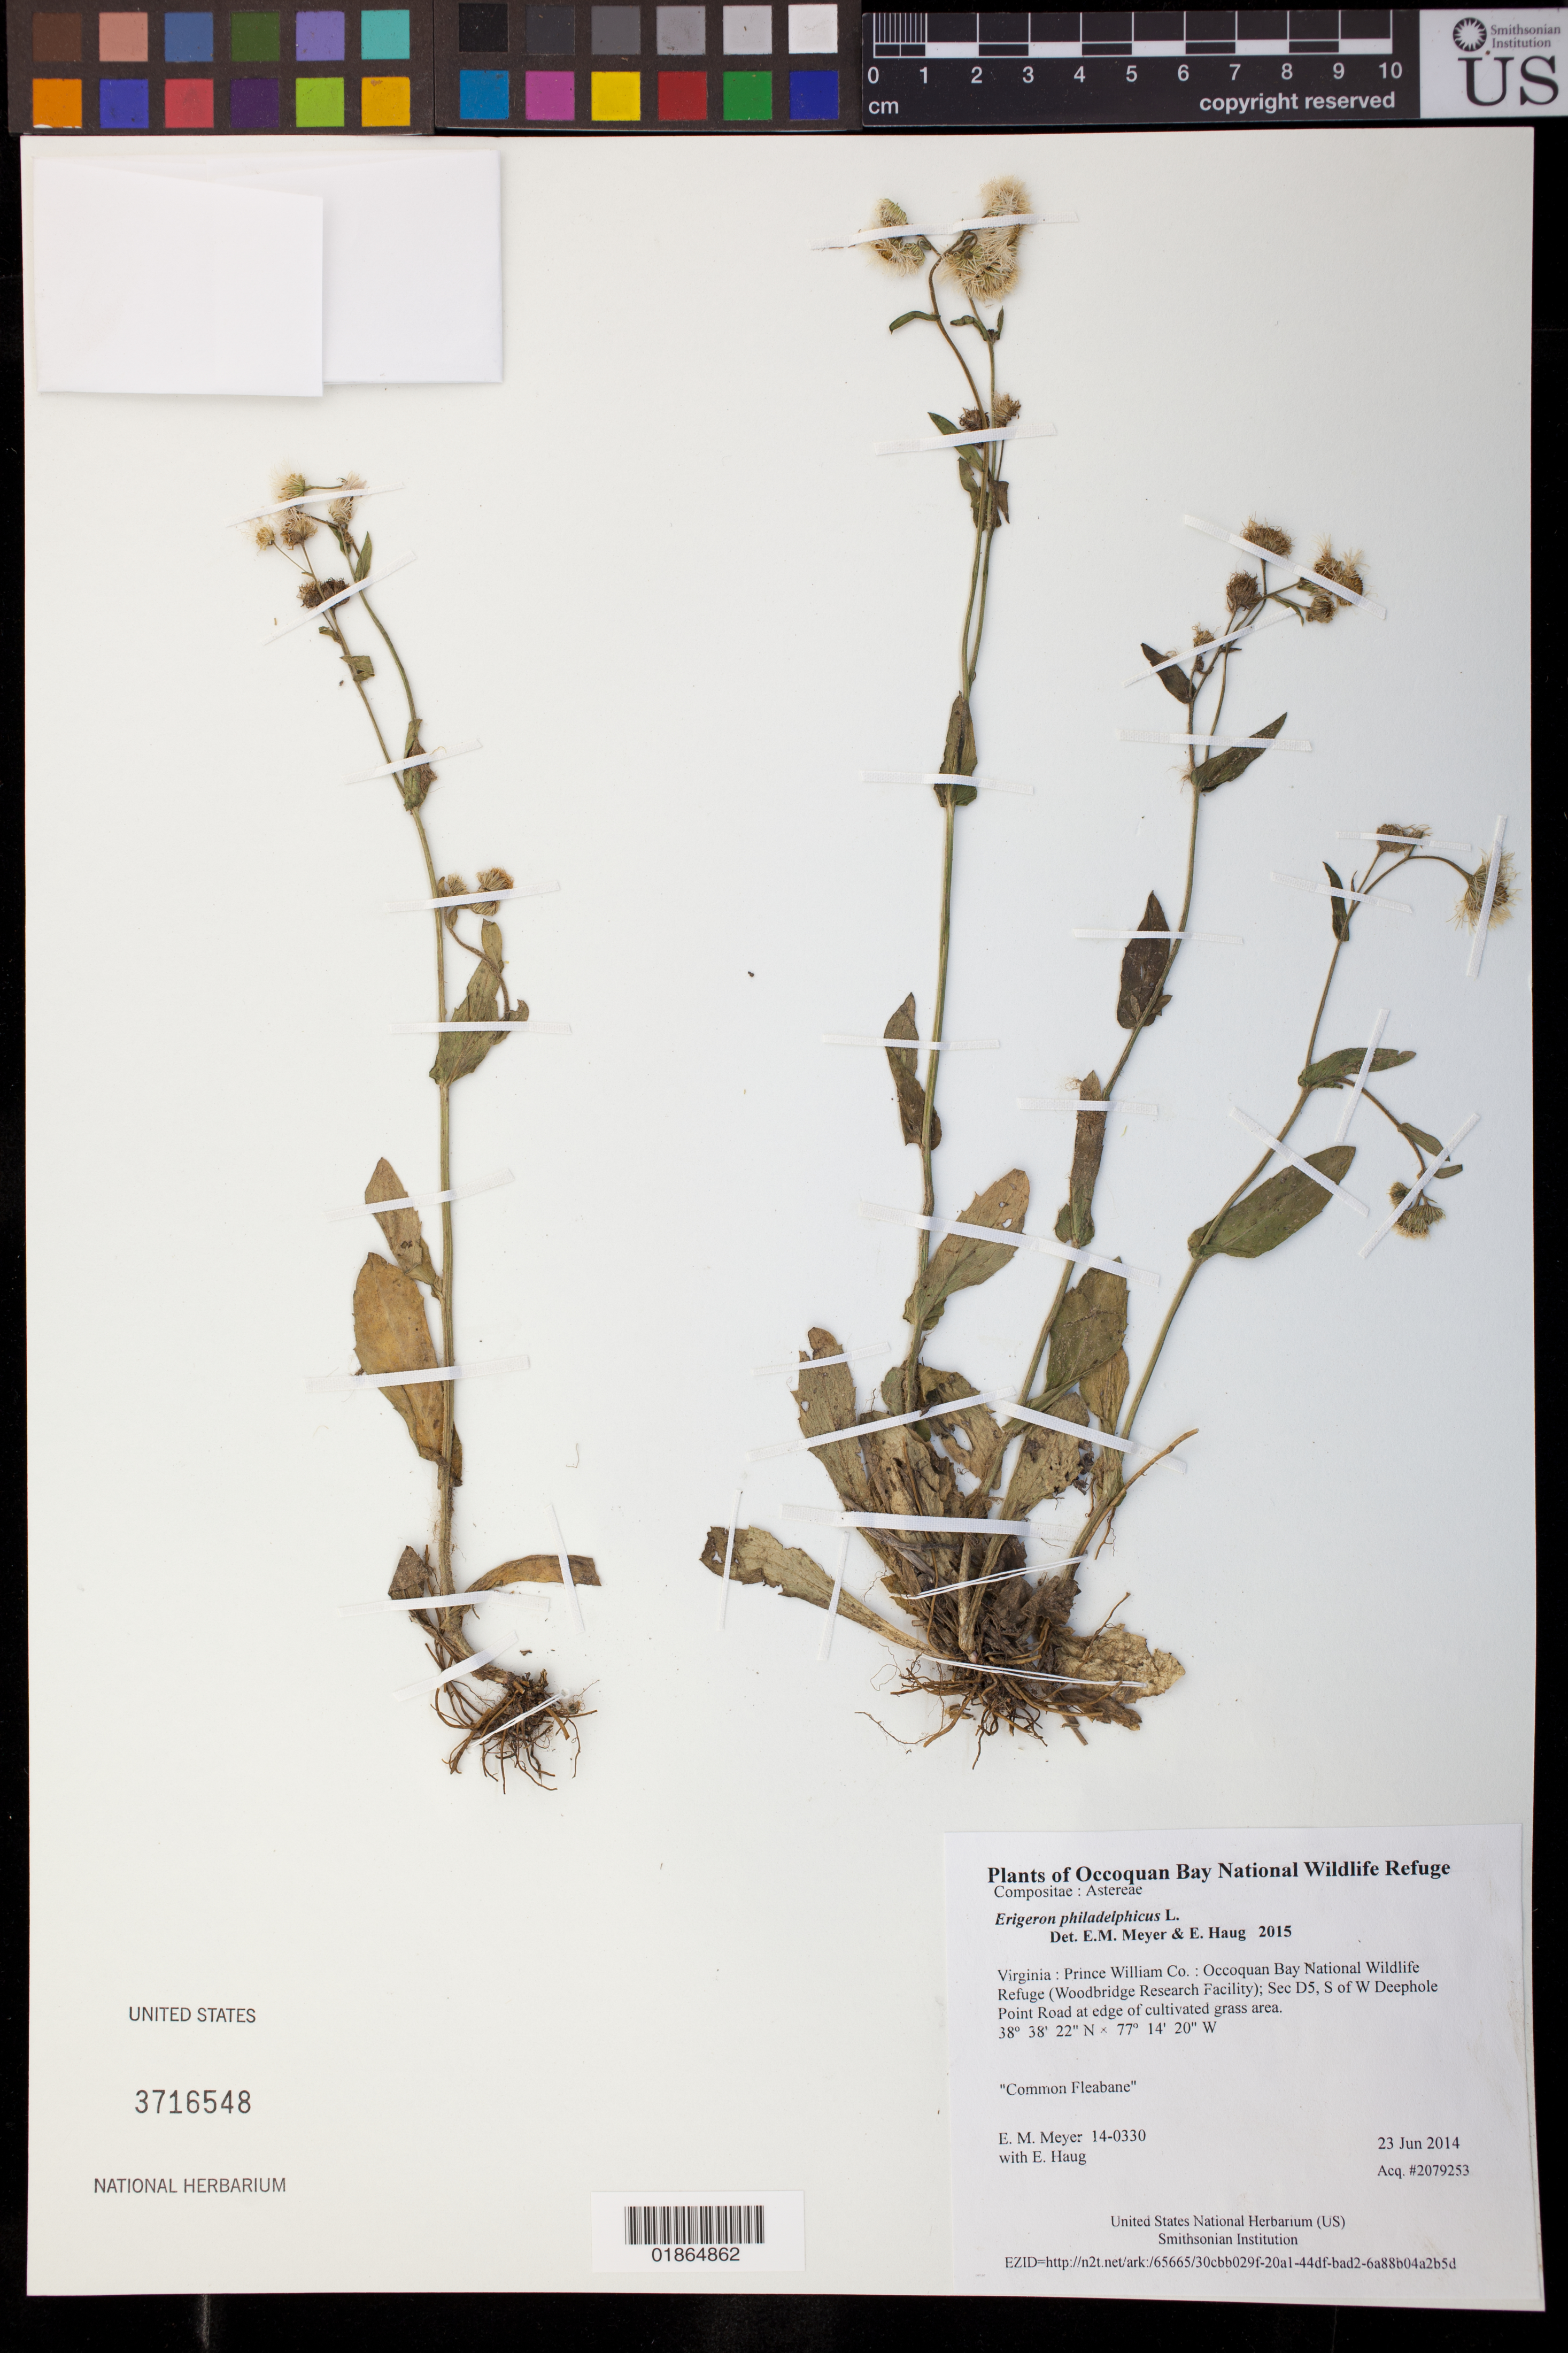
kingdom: Plantae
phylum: Tracheophyta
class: Magnoliopsida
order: Asterales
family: Asteraceae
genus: Erigeron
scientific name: Erigeron philadelphicus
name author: L.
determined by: Meyer, E. M.; Haug, E.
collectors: E. M. Meyer & E. Haug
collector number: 14-0330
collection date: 2014-06-23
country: United States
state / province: Virginia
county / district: Prince William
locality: Occoquan Bay National Wildlife Refuge (Woodbridge Research Facility); Sec D5, S of W Deephole Point Road at edge of cultivated grass area.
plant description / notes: Common Fleabane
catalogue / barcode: US 3716548